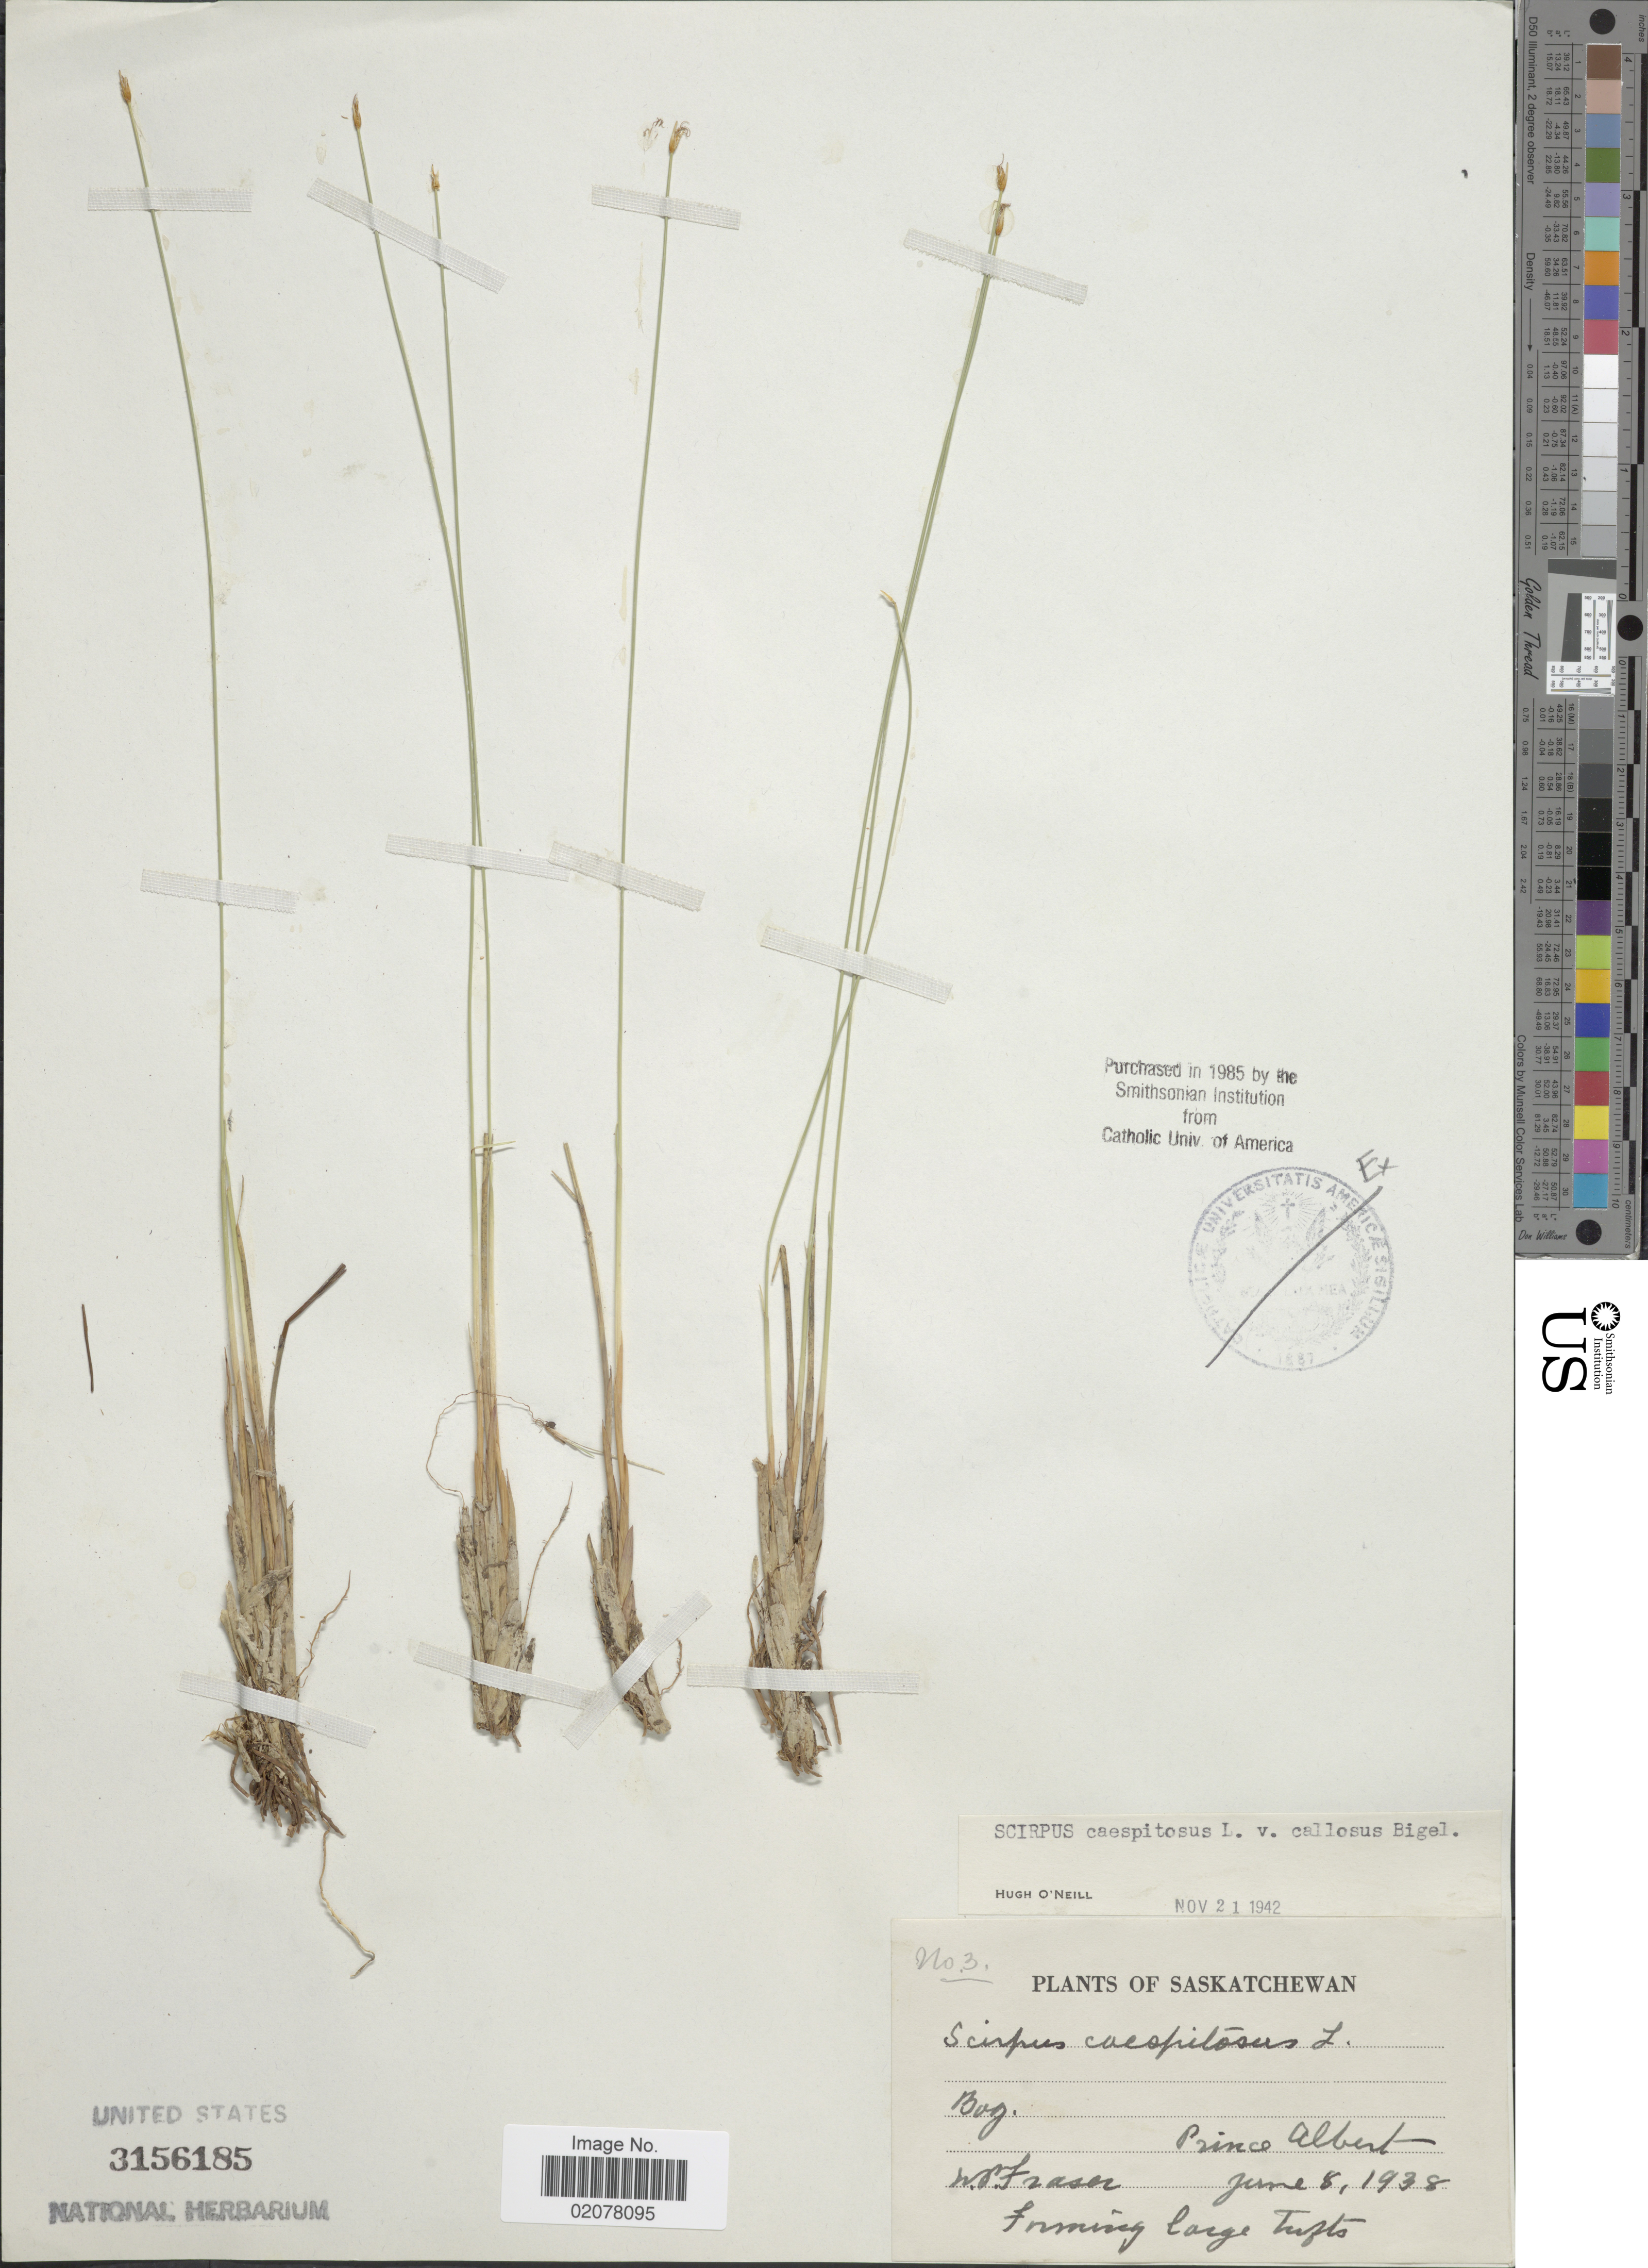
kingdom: Plantae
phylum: Tracheophyta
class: Liliopsida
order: Poales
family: Cyperaceae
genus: Trichophorum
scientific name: Trichophorum cespitosum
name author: (L.) Hartm.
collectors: W. Fraser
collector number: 3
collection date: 1938-06-08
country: Canada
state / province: Saskatchewan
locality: Prince Albert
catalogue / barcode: US 3156185